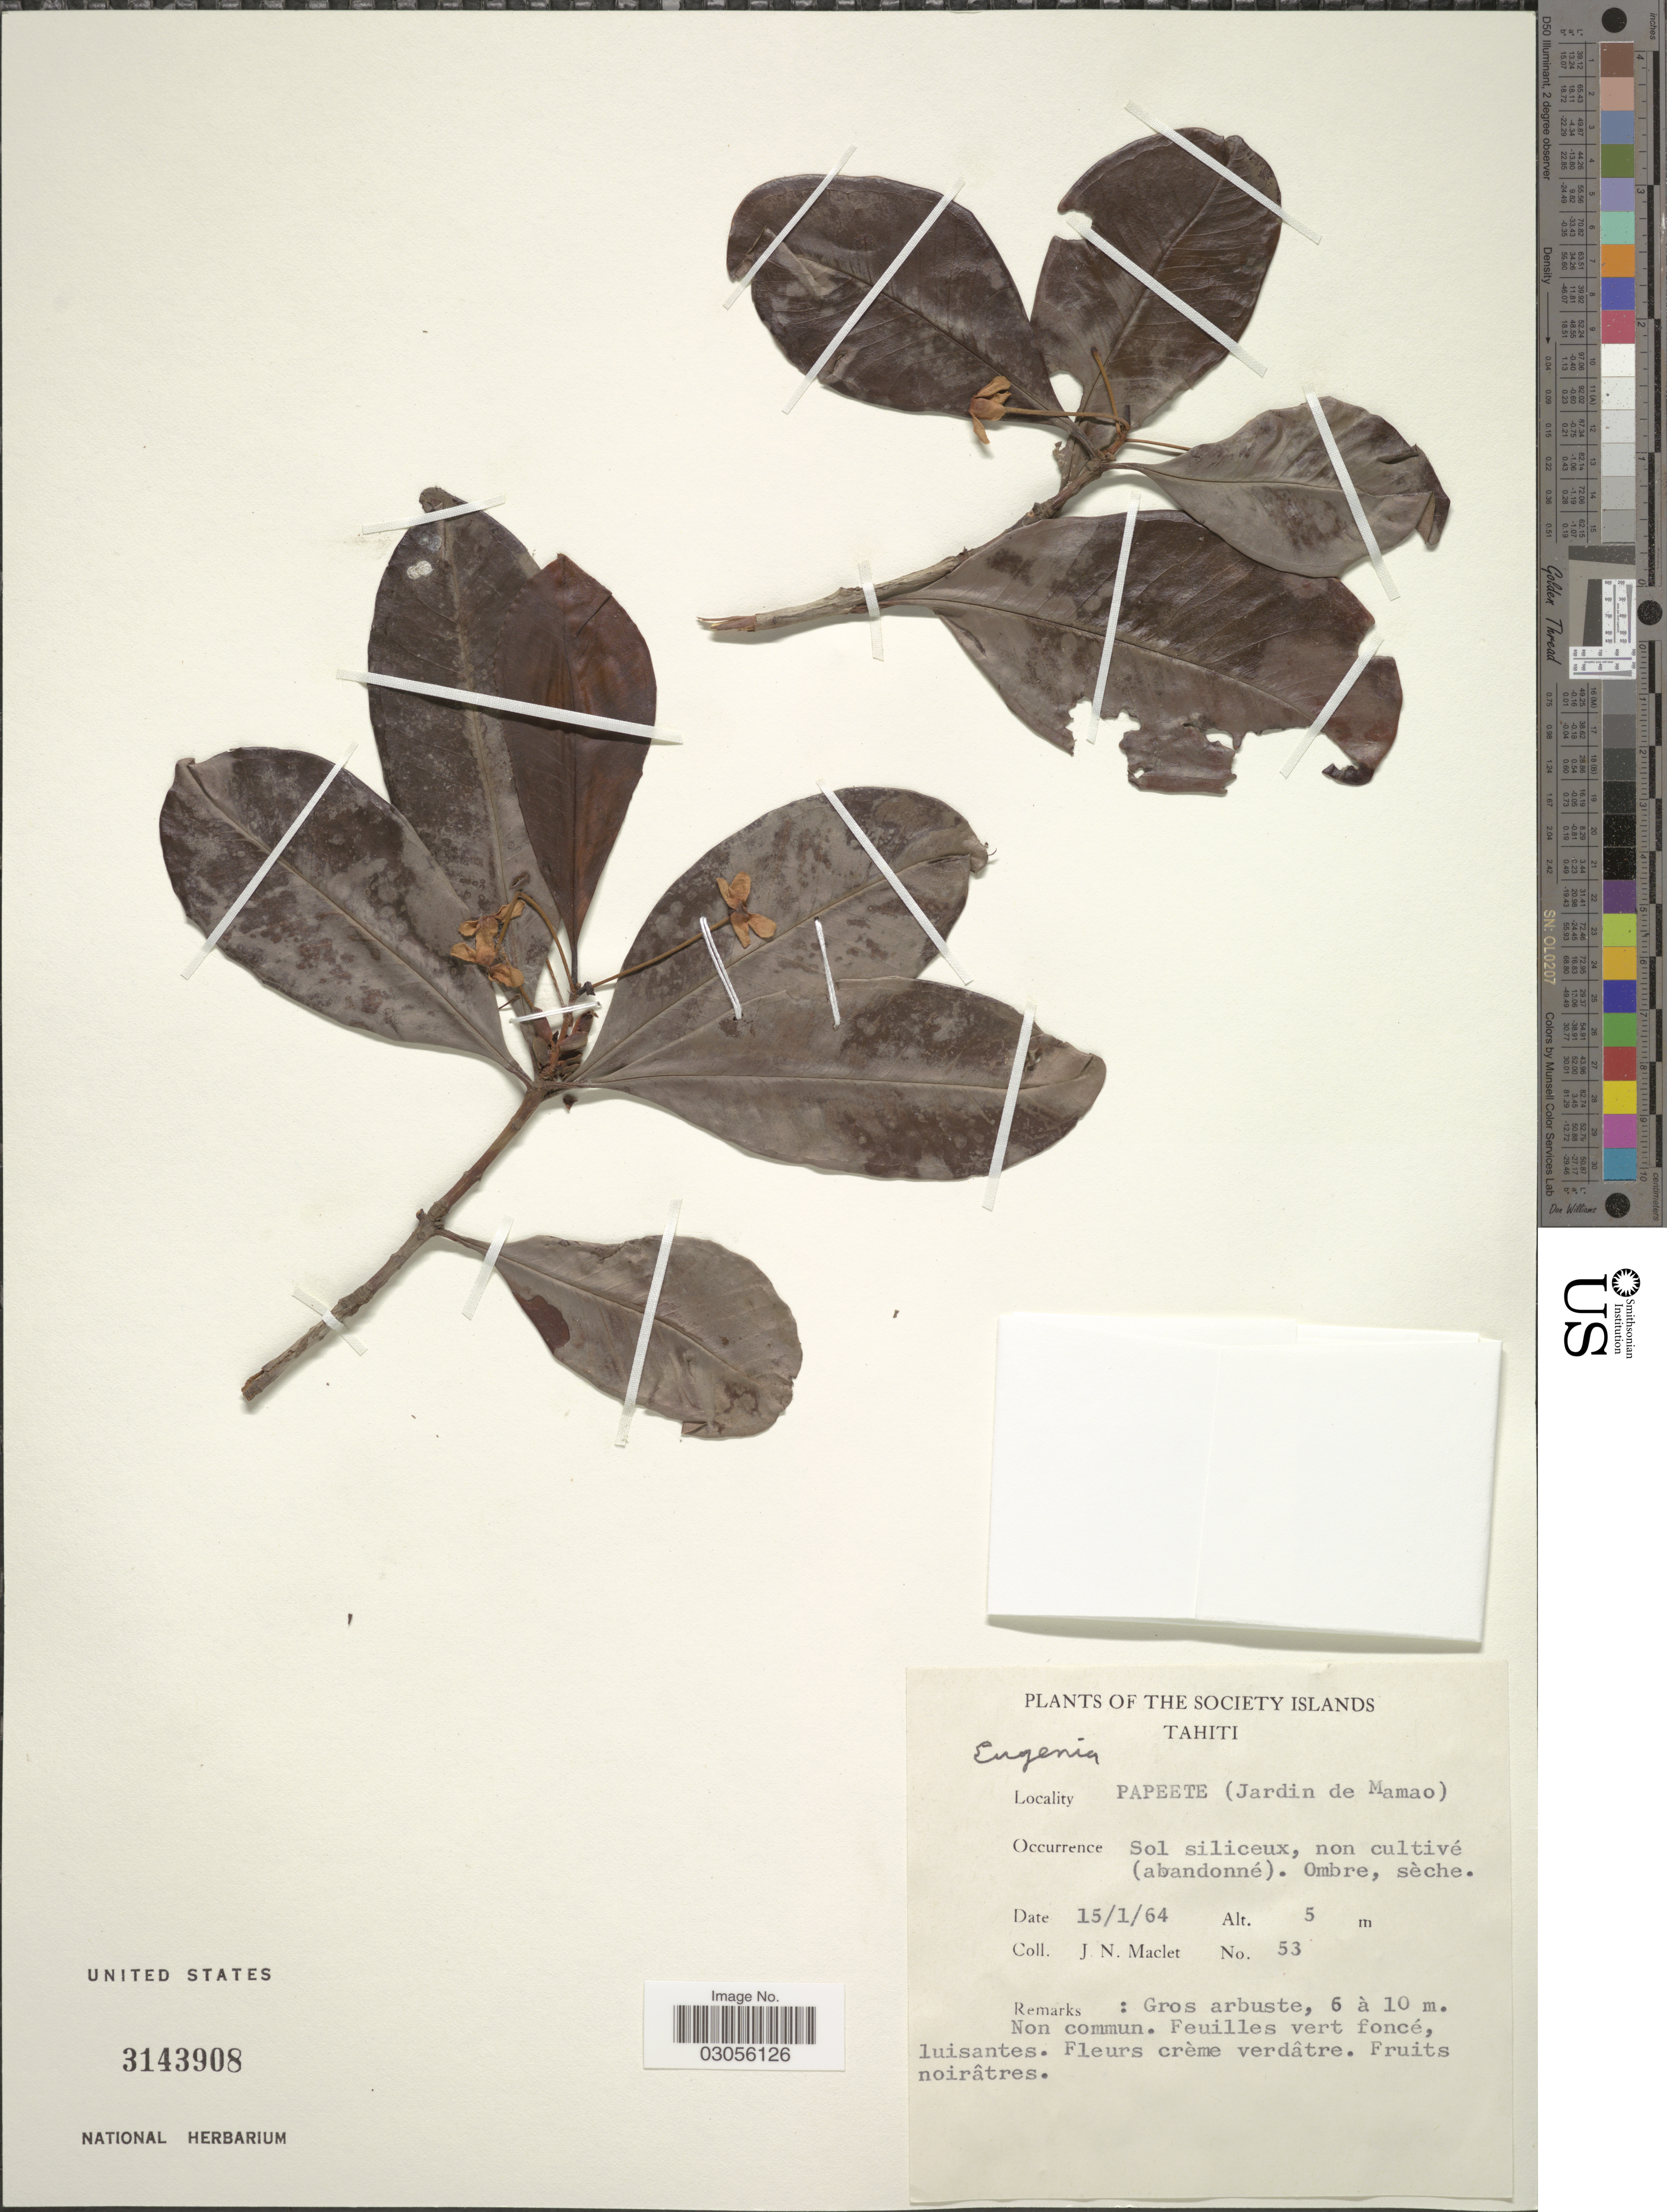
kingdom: Plantae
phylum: Tracheophyta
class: Magnoliopsida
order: Myrtales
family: Myrtaceae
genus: Eugenia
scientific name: Eugenia sp.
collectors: J. Maclet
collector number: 53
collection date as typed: Transcribed d/m/y: 15/1/64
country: French Polynesia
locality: The Society Islands, Tahiti. Papeete (Jardin de Mamao).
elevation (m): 5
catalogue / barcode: US 3143908